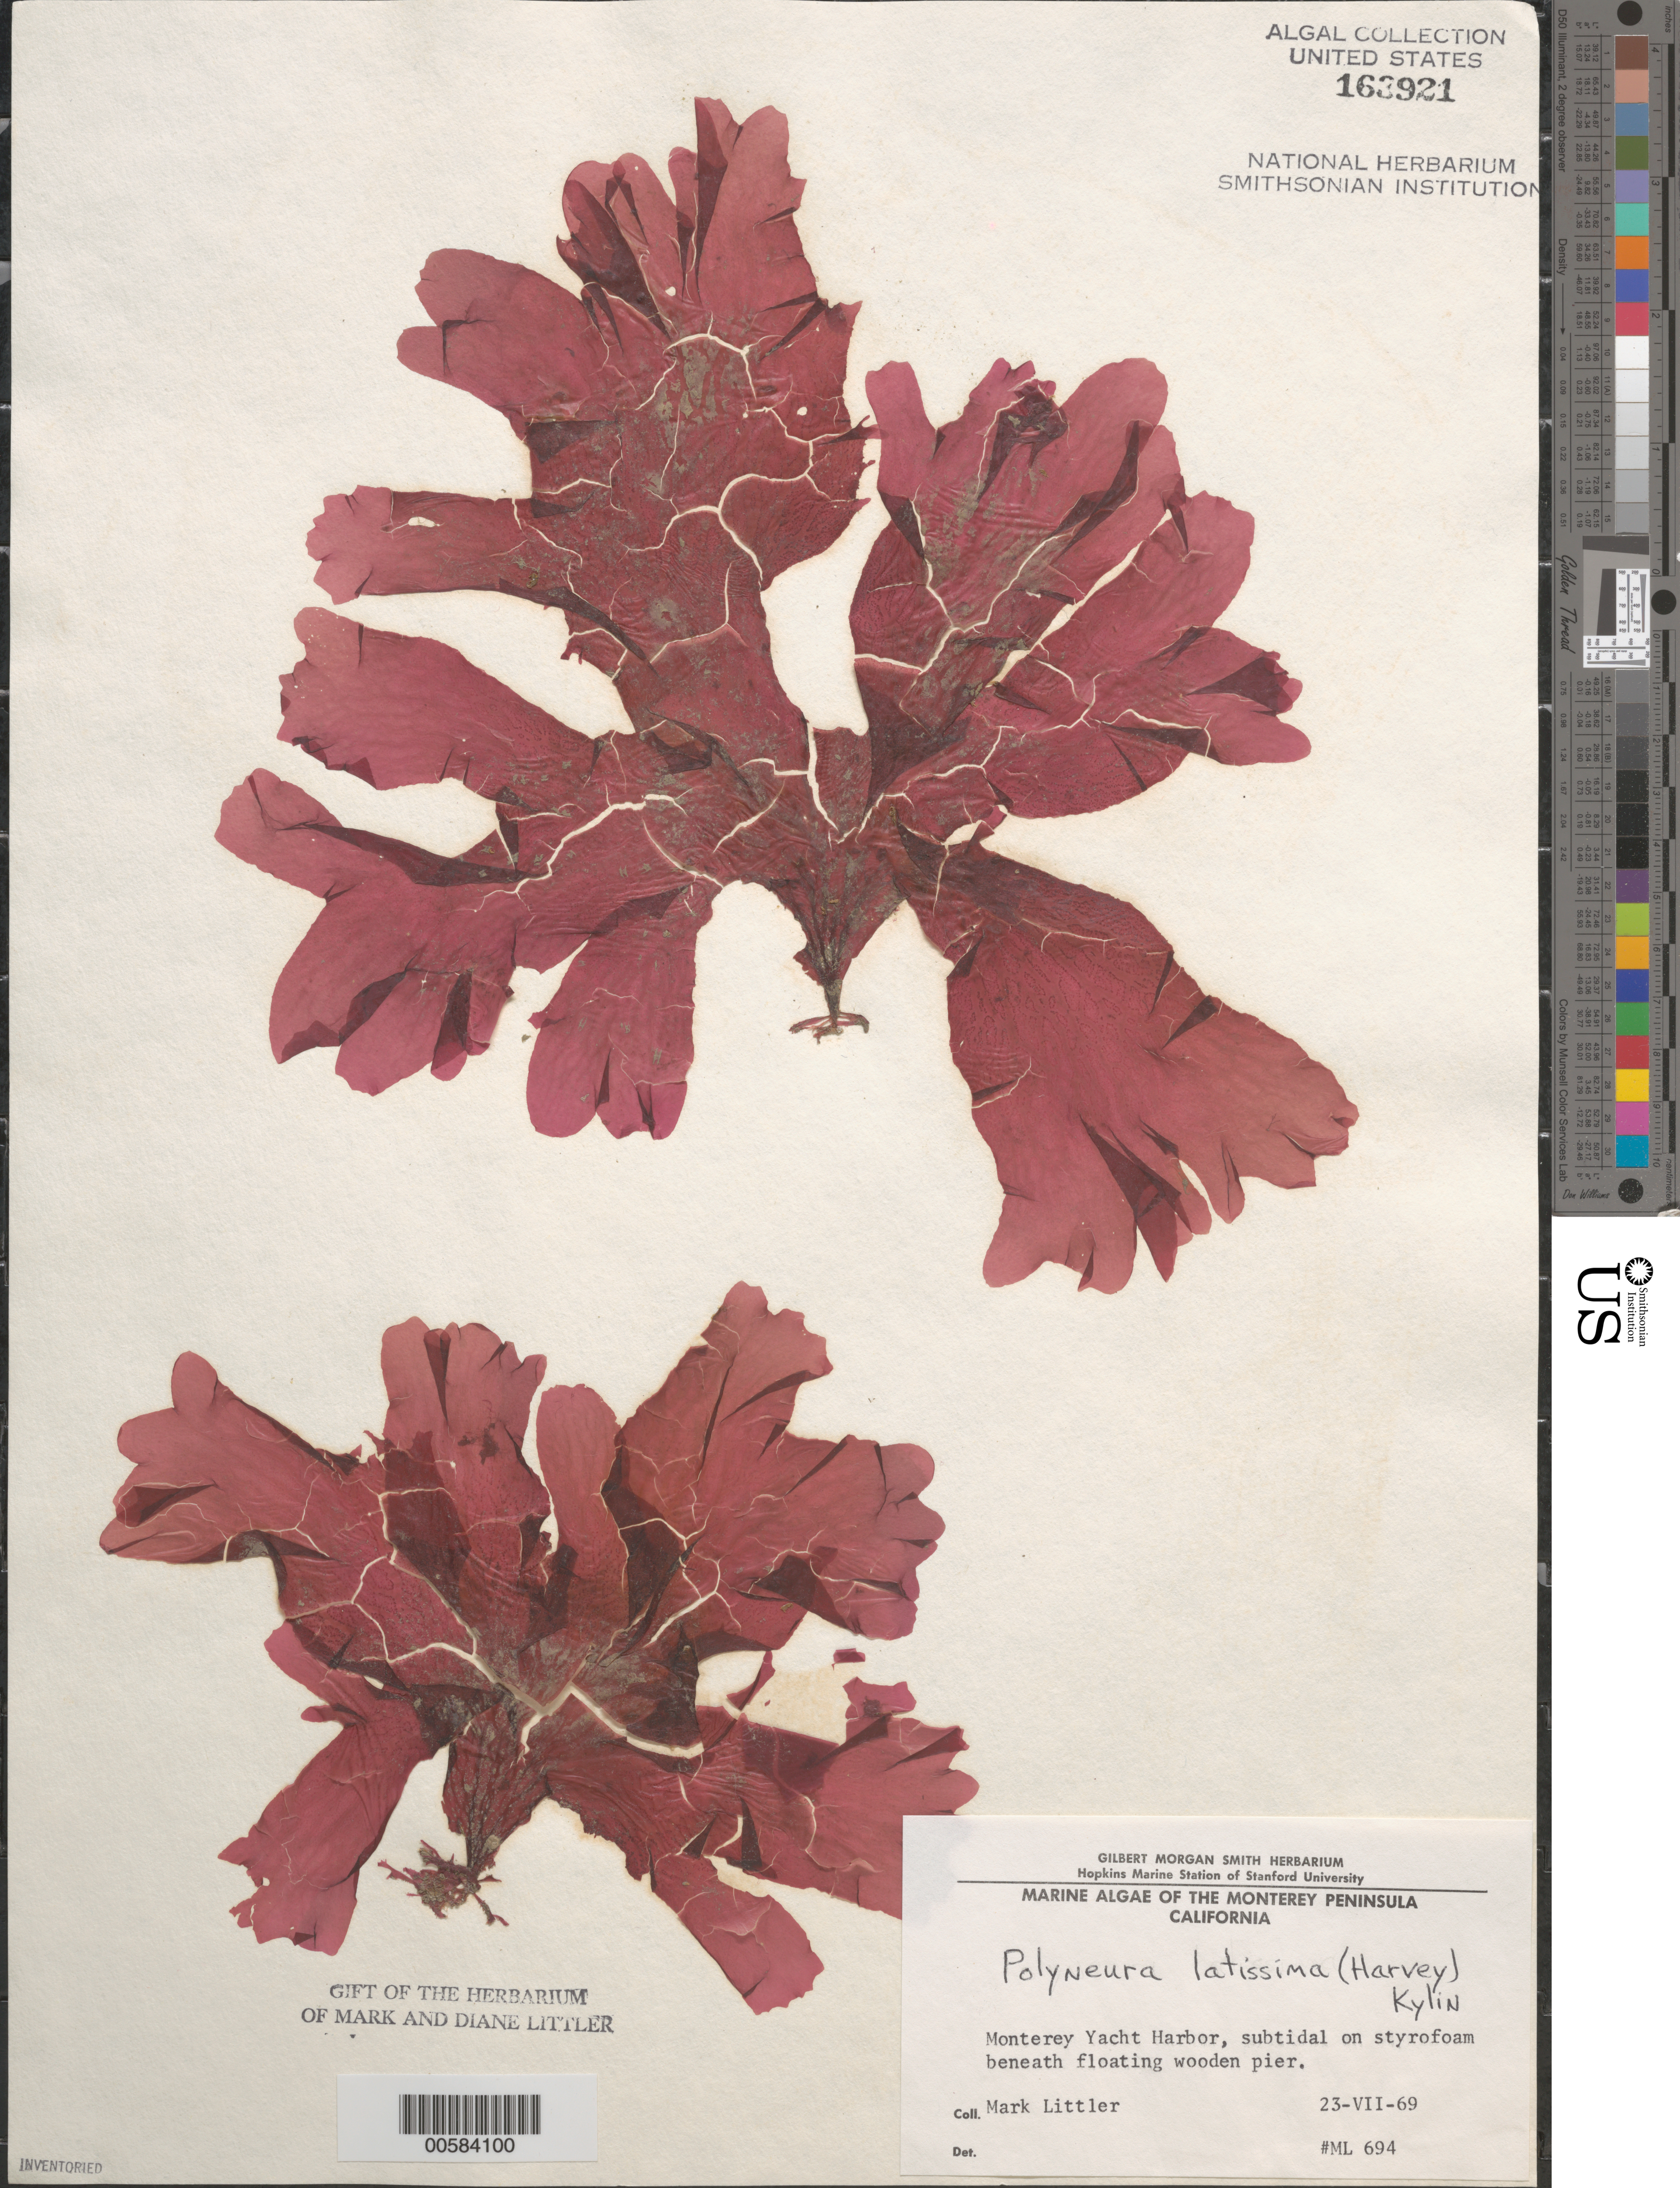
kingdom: Plantae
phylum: Rhodophyta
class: Florideophyceae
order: Ceramiales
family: Delesseriaceae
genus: Polyneura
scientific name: Polyneura latissima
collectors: M. M. Littler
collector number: ML 694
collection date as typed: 23 Jul 1969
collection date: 1969-07-23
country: United States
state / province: California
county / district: Monterey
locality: Monterey Yacht Harbor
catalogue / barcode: US 163921